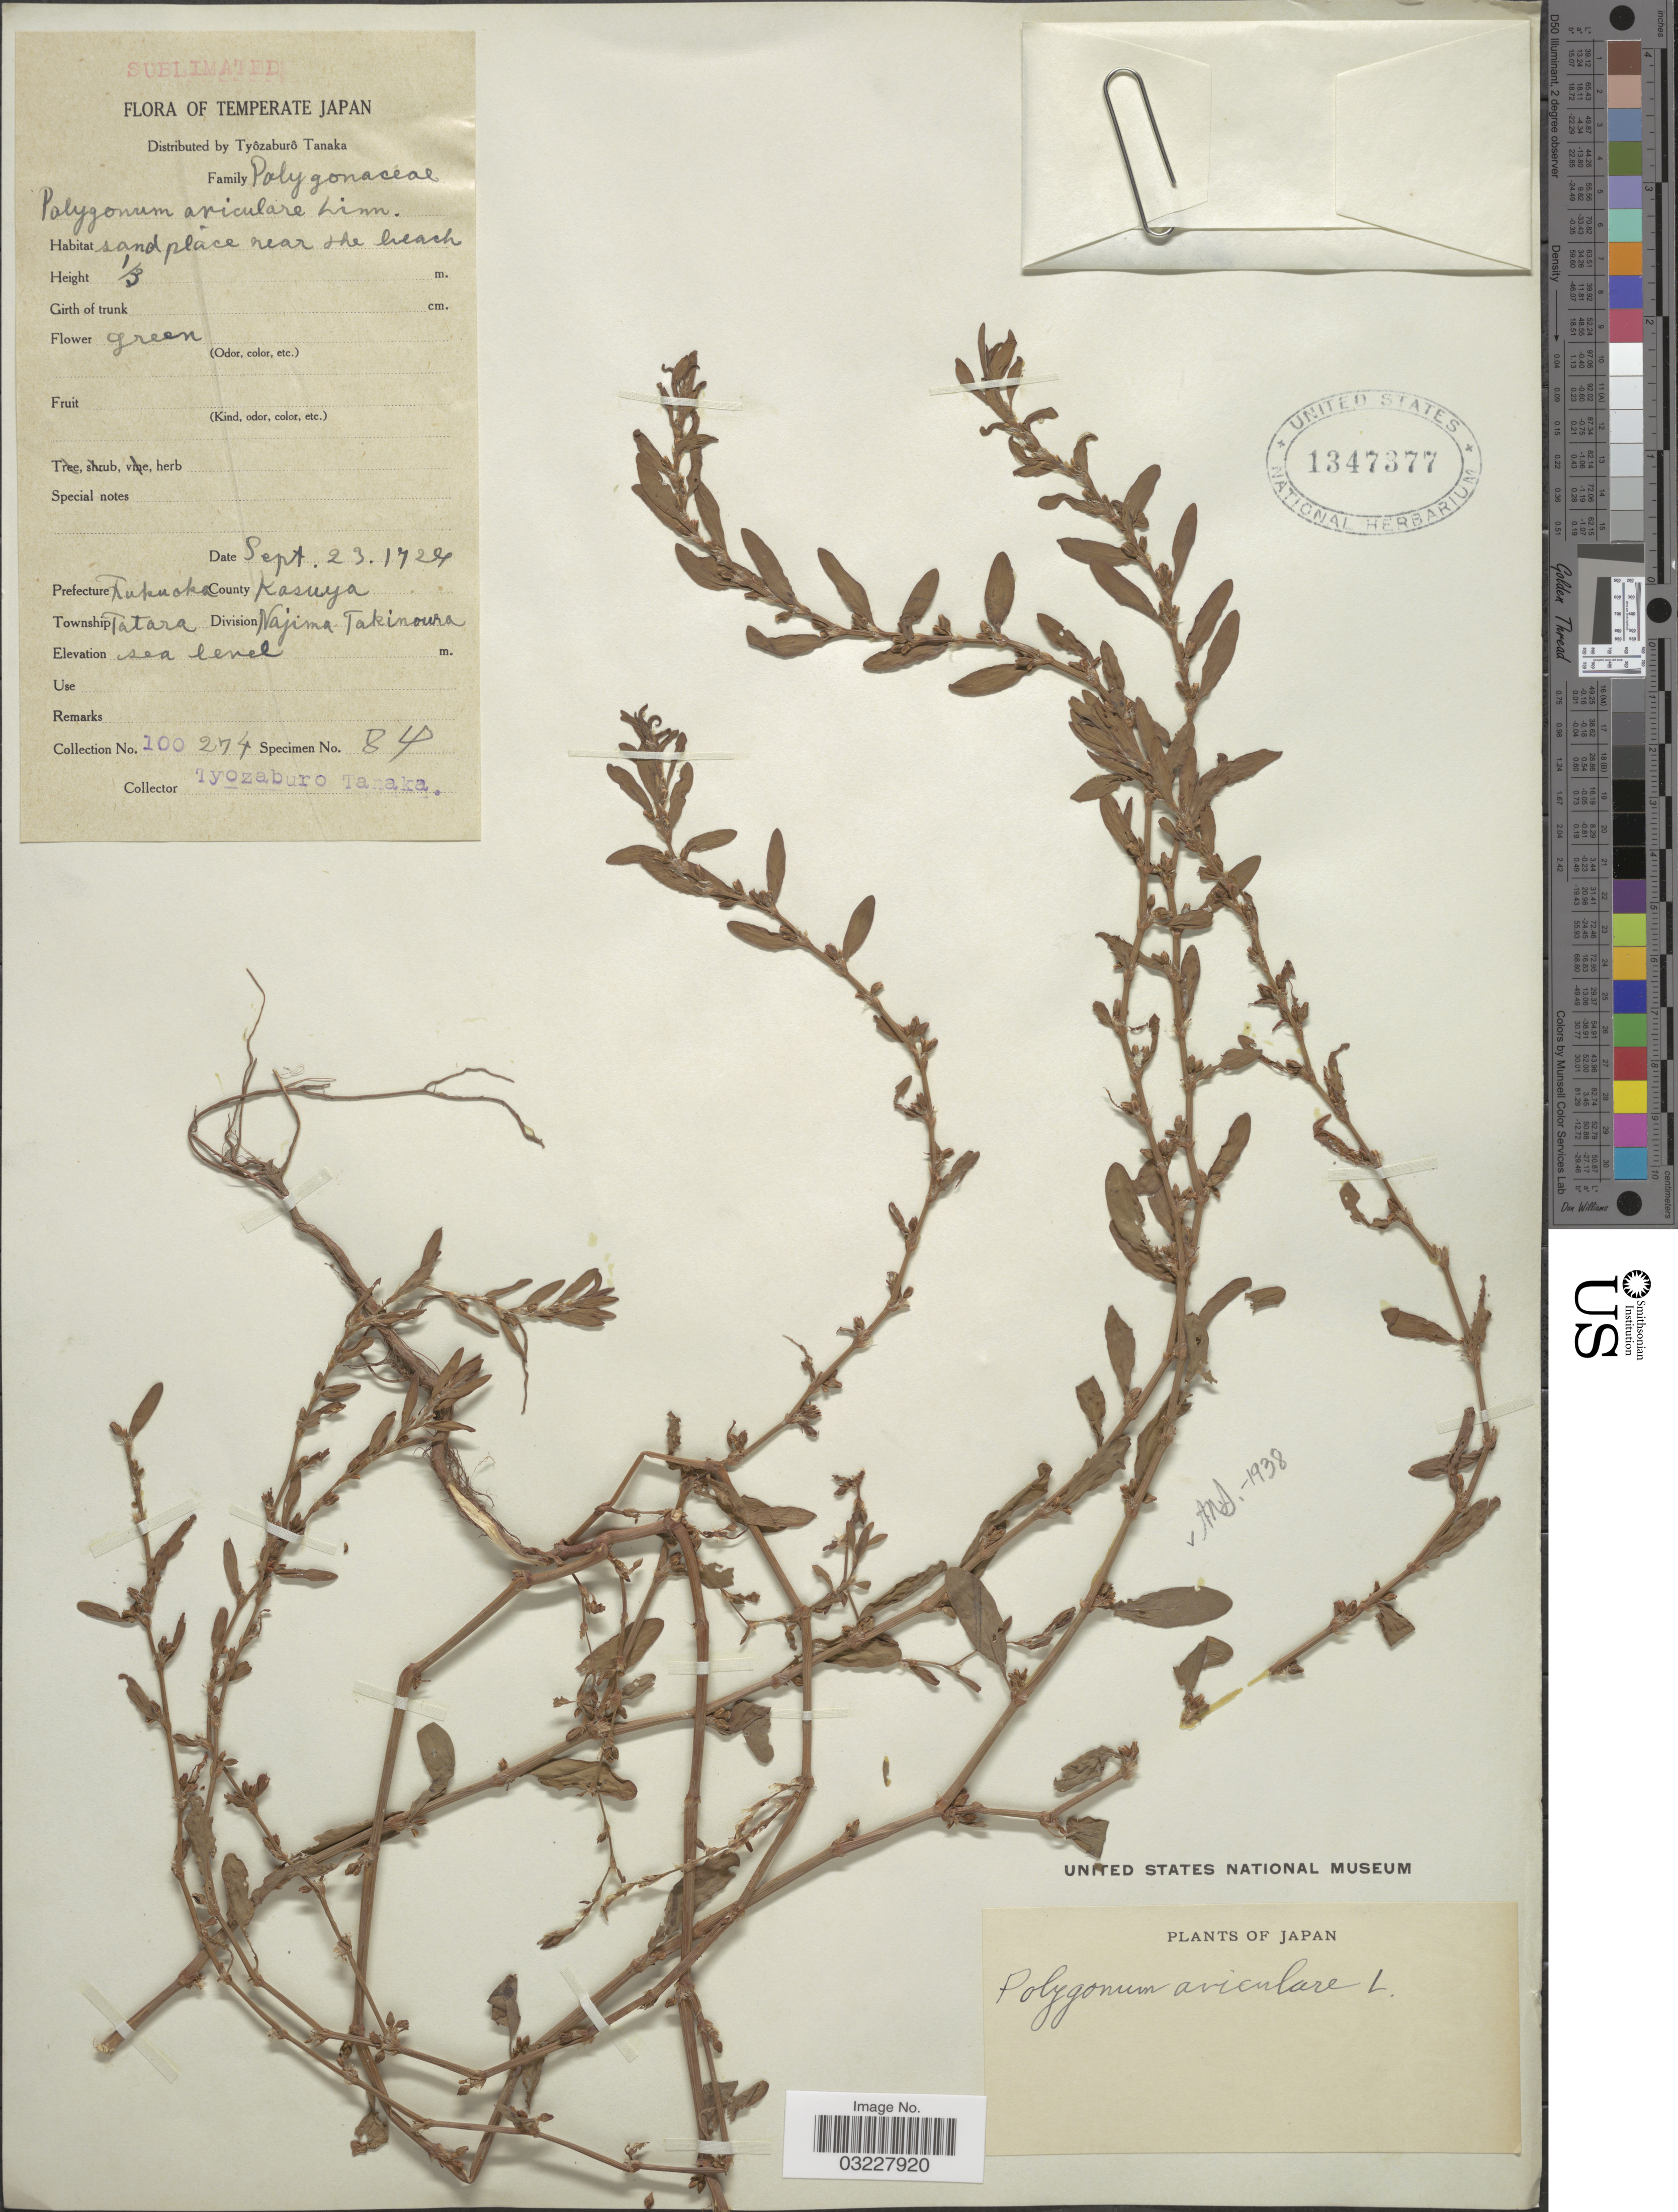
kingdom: Plantae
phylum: Tracheophyta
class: Magnoliopsida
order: Caryophyllales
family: Polygonaceae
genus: Polygonum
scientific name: Polygonum aviculare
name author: L.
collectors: T. Tanaka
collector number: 100274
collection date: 1924-09-23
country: Japan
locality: Temperate Japan. Prefecture Fukuoka. County Kasuya. Township Tatara. Division Najima Takinoura.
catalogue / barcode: US 1347377